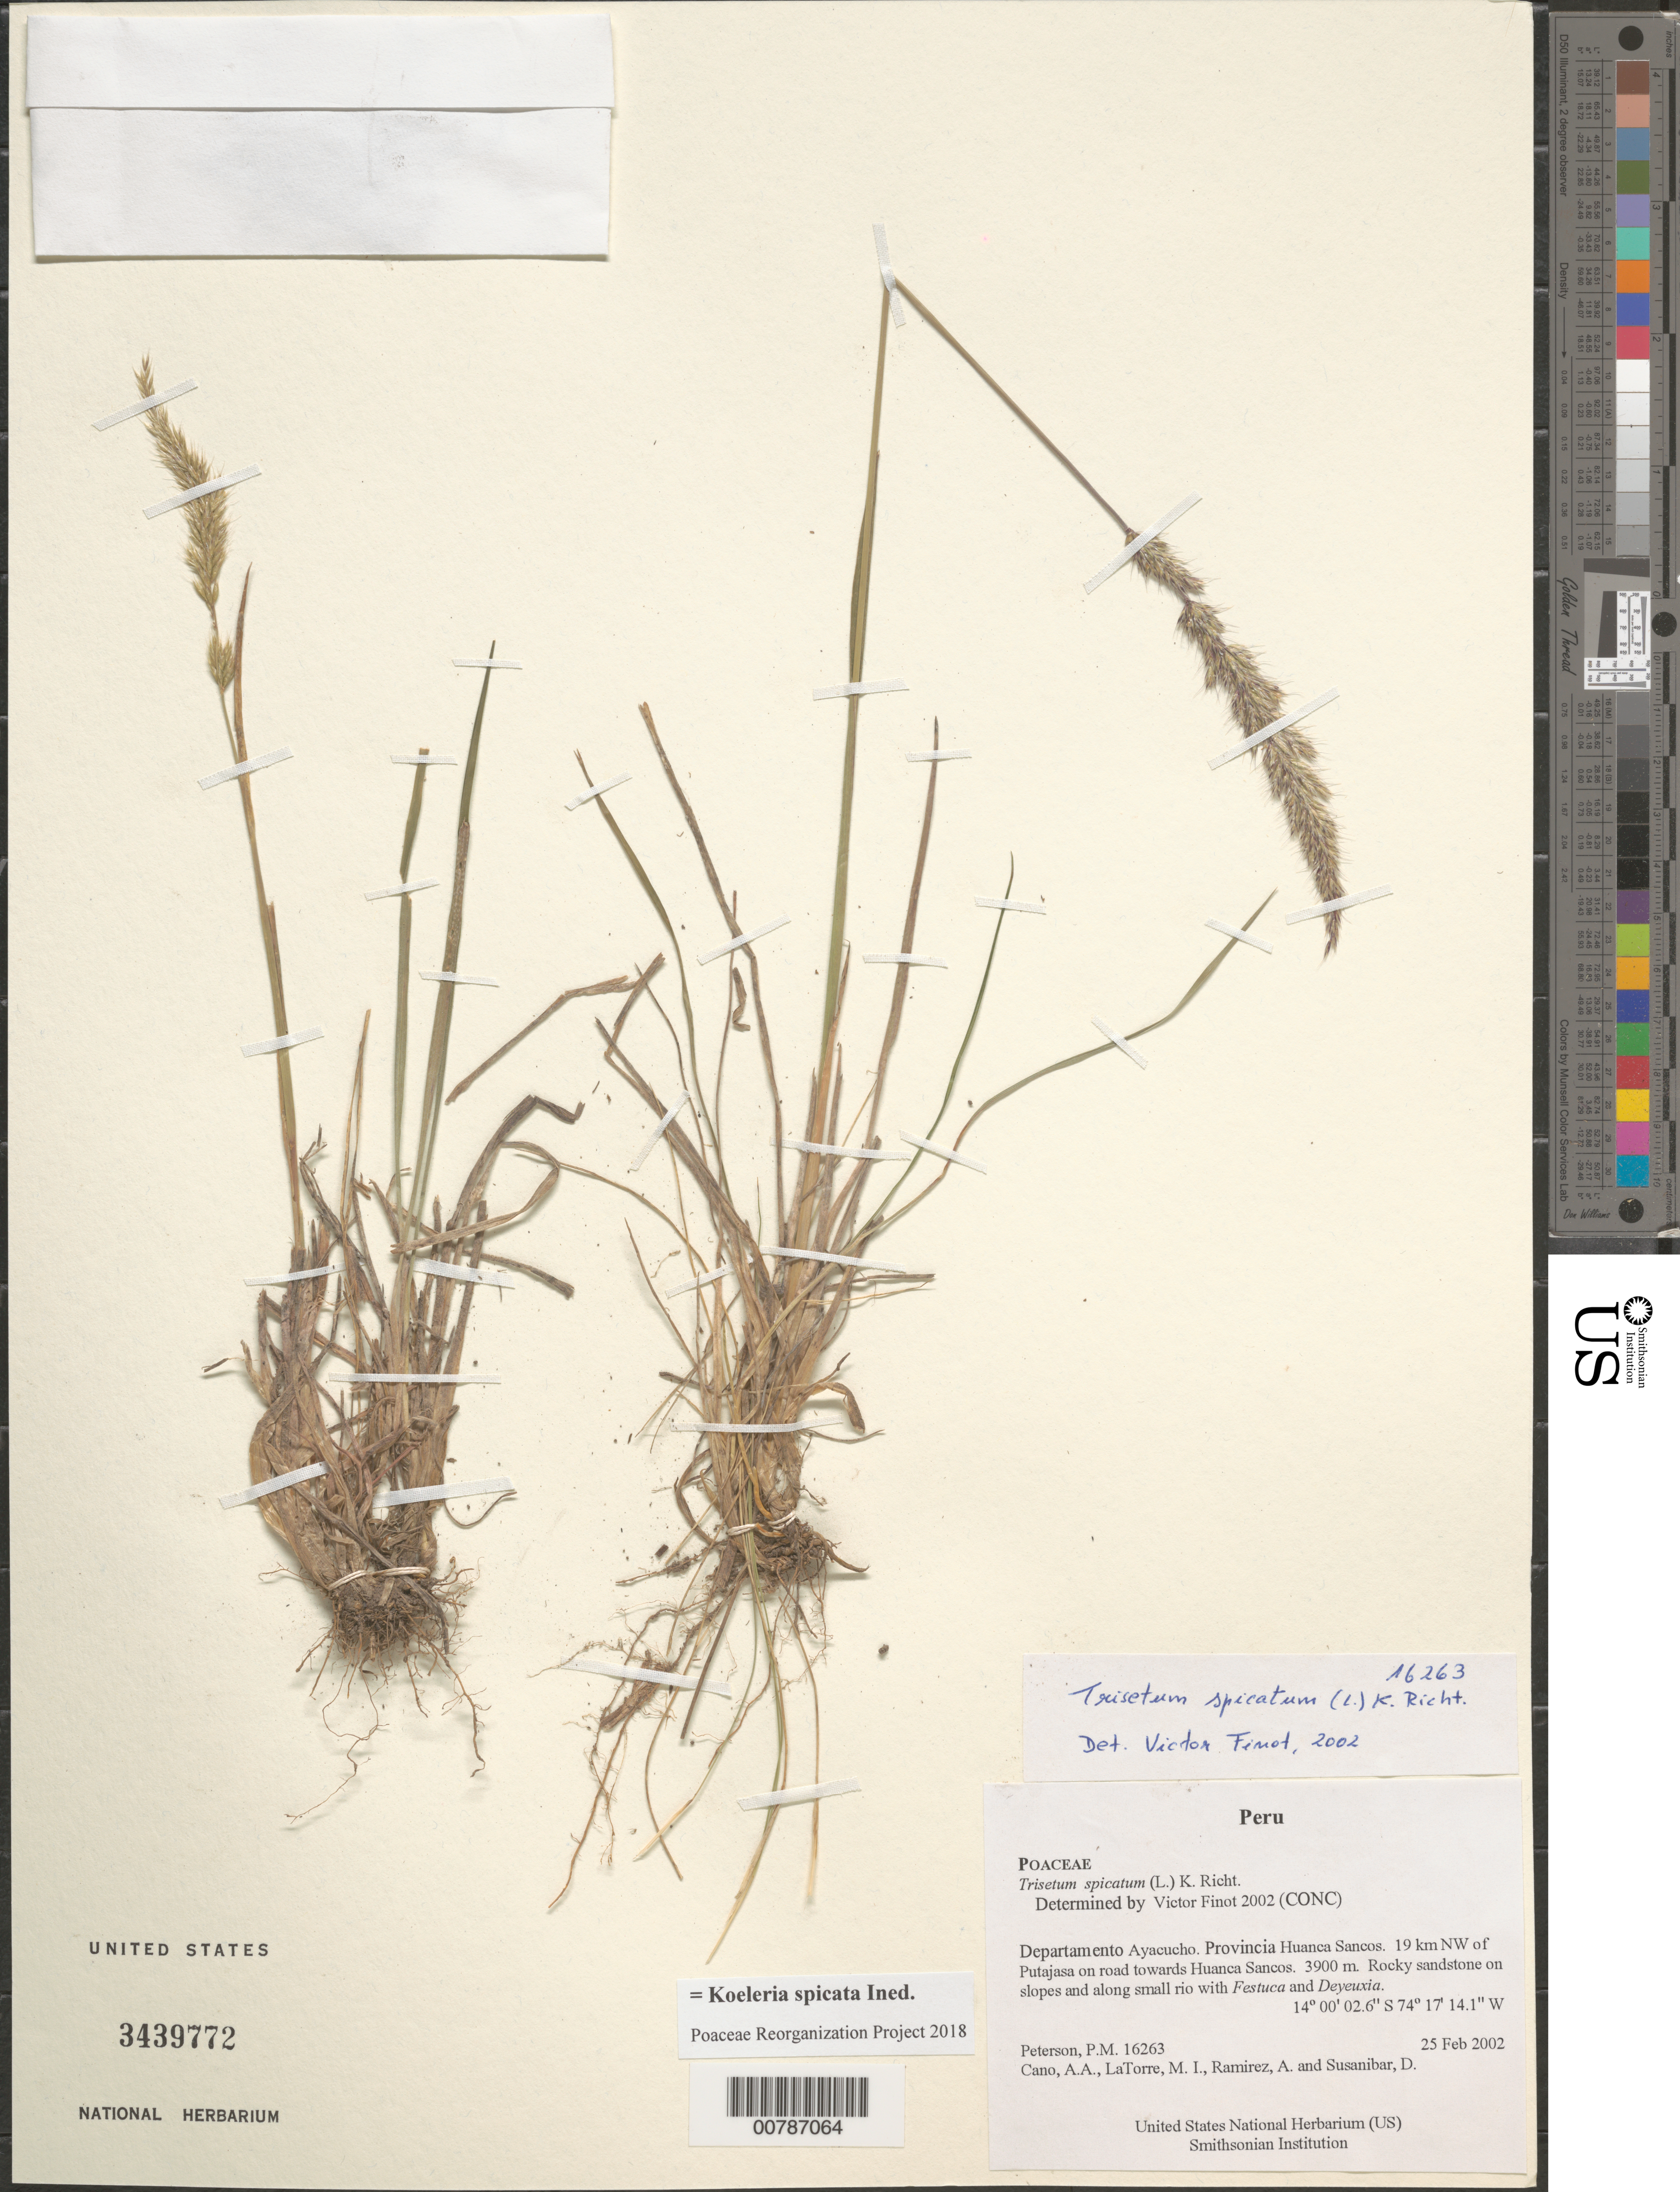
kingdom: Plantae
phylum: Tracheophyta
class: Liliopsida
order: Poales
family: Poaceae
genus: Koeleria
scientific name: Koeleria spicata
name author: (L.) Barberá et al.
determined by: Poaceae Reorganization Project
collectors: P. M. Peterson, A. Cano, M. I. La Torre, A. Ramírez & D. Susanibar Cruz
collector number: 16263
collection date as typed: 25 Feb 2002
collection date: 2002-02-25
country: Peru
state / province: Ayacucho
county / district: Huanca Sancos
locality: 19 km NW of Putajasa on road towards Huanca Sancos.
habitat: Rocky sandstone on slopes and along small rio with ~Festuca and Deyeuxia~.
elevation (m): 3900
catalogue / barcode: US 3439772